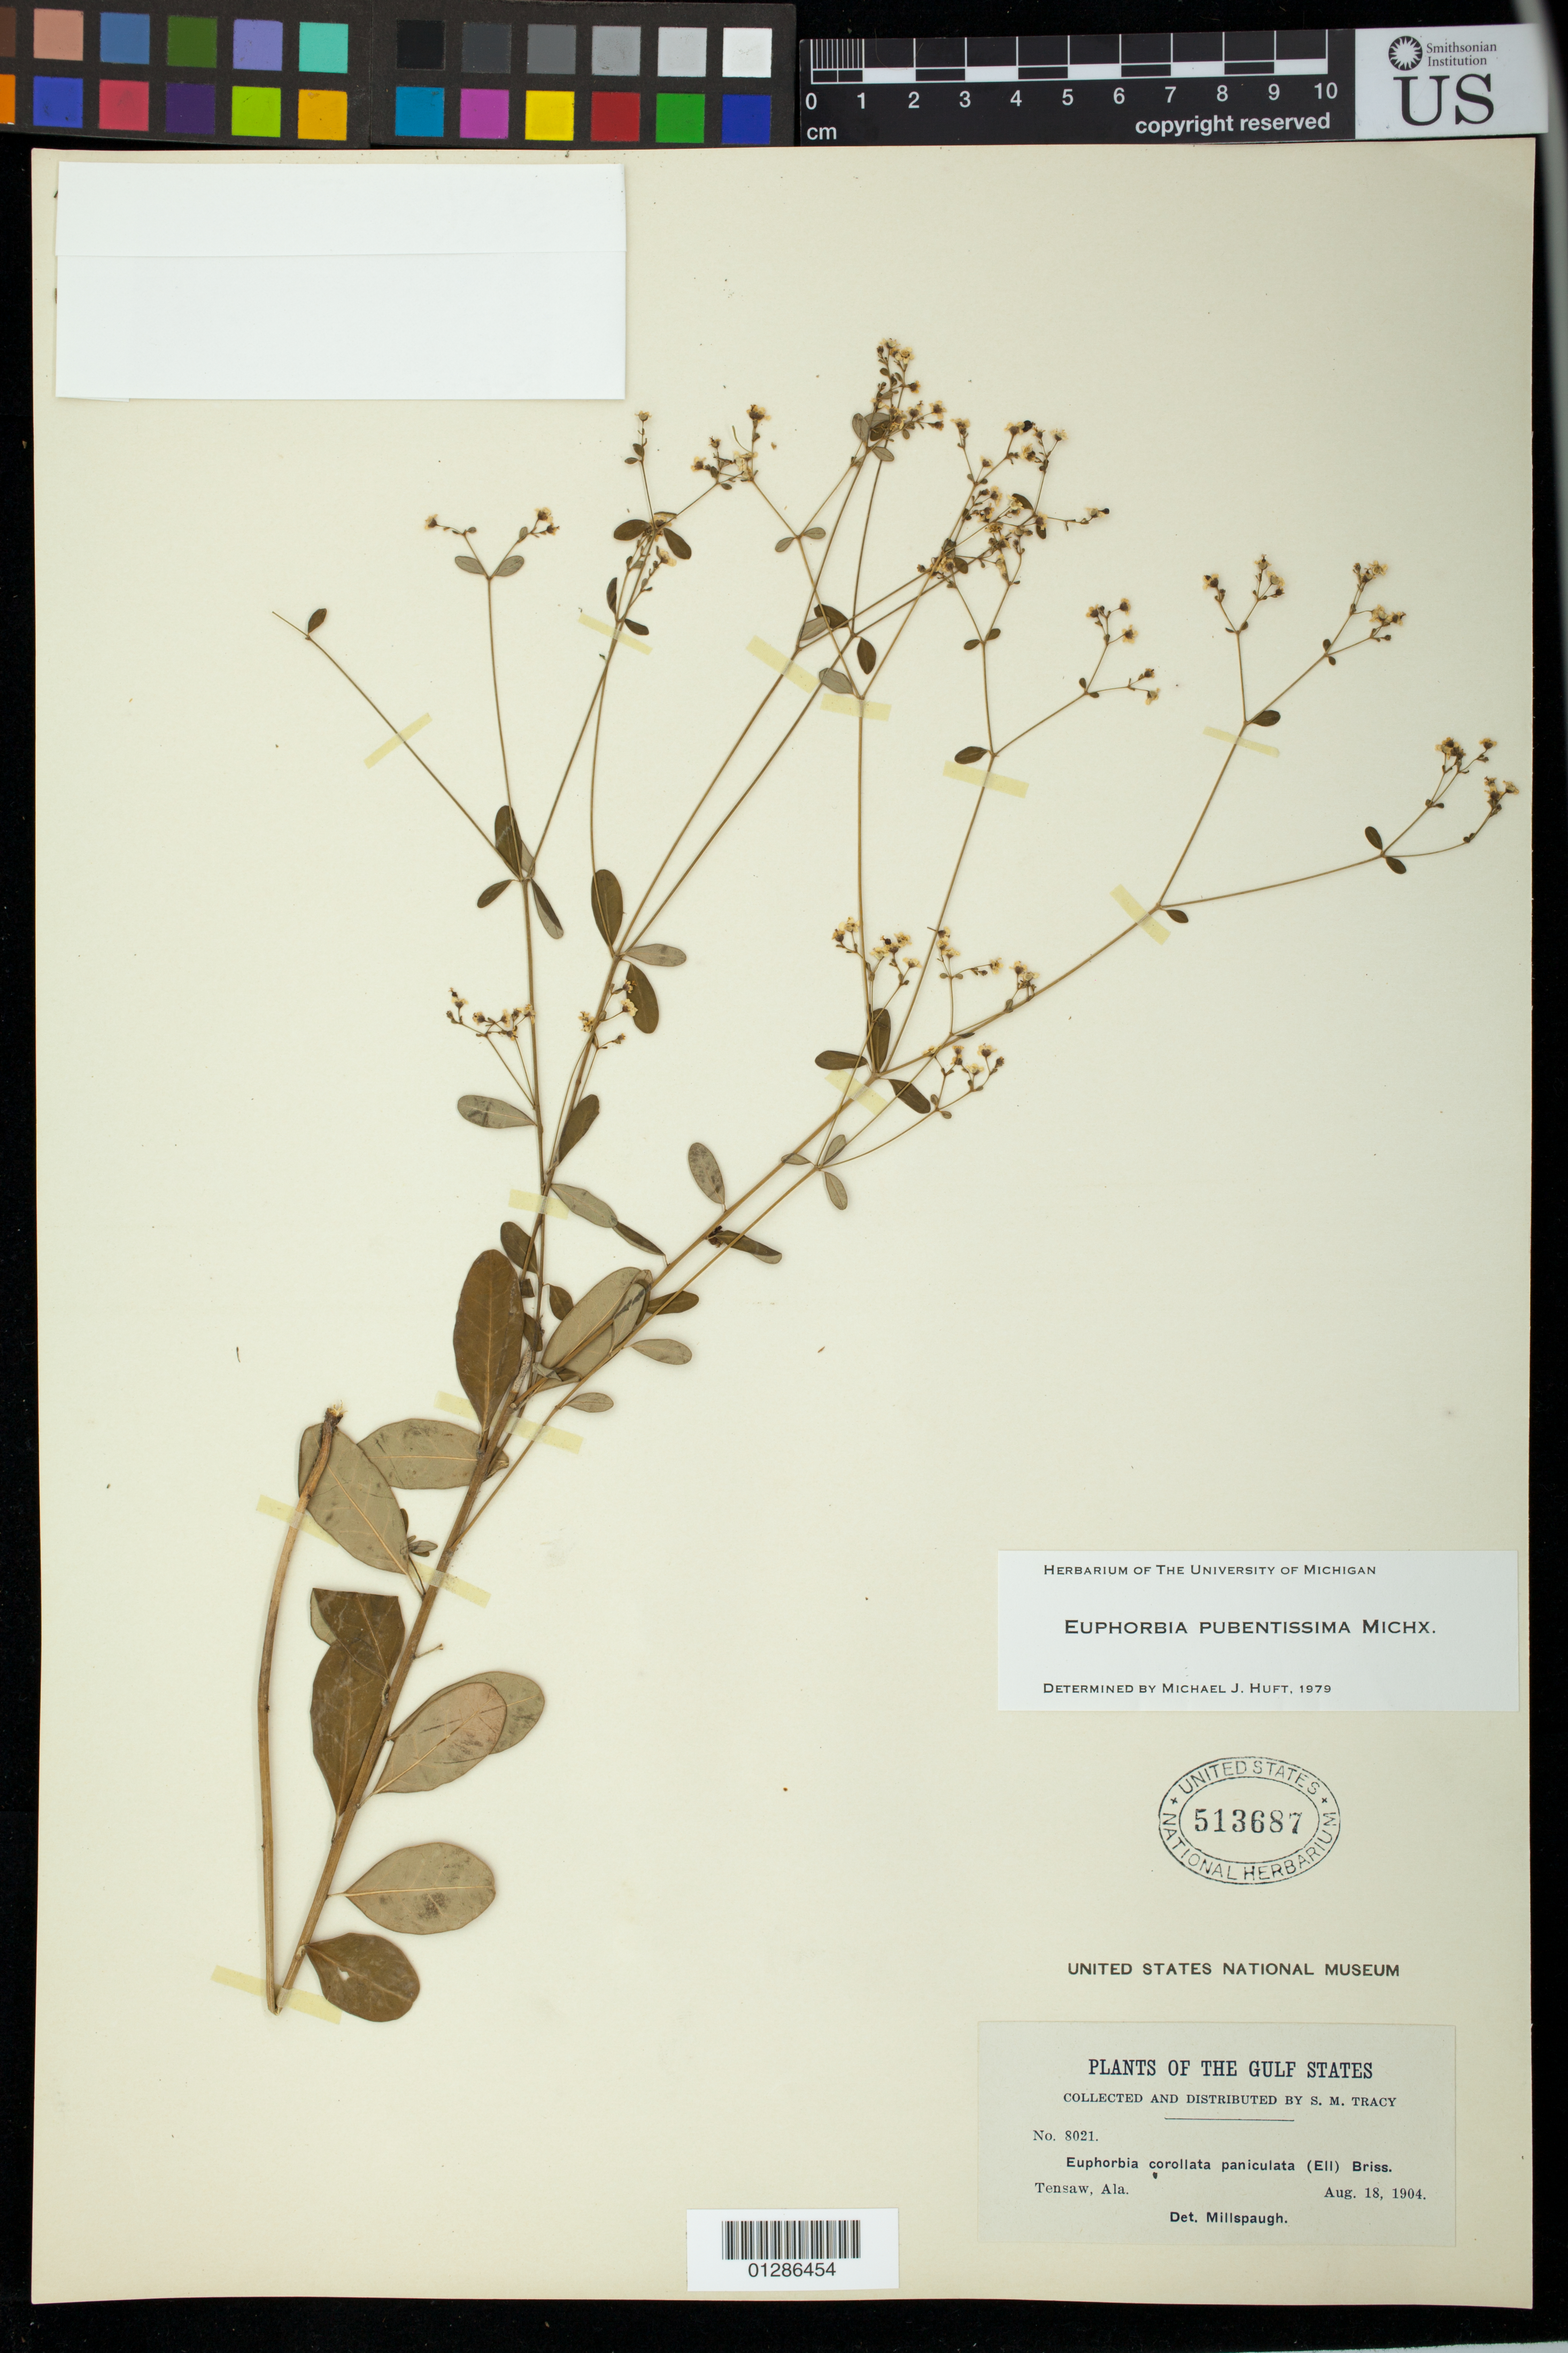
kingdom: Plantae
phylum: Tracheophyta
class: Magnoliopsida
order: Malpighiales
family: Euphorbiaceae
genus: Euphorbia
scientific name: Euphorbia pubentissima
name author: Michx.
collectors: S. M. Tracy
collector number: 8021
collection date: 1904-08-18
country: United States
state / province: Alabama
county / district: Baldwin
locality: Tensaw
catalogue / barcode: US 513687